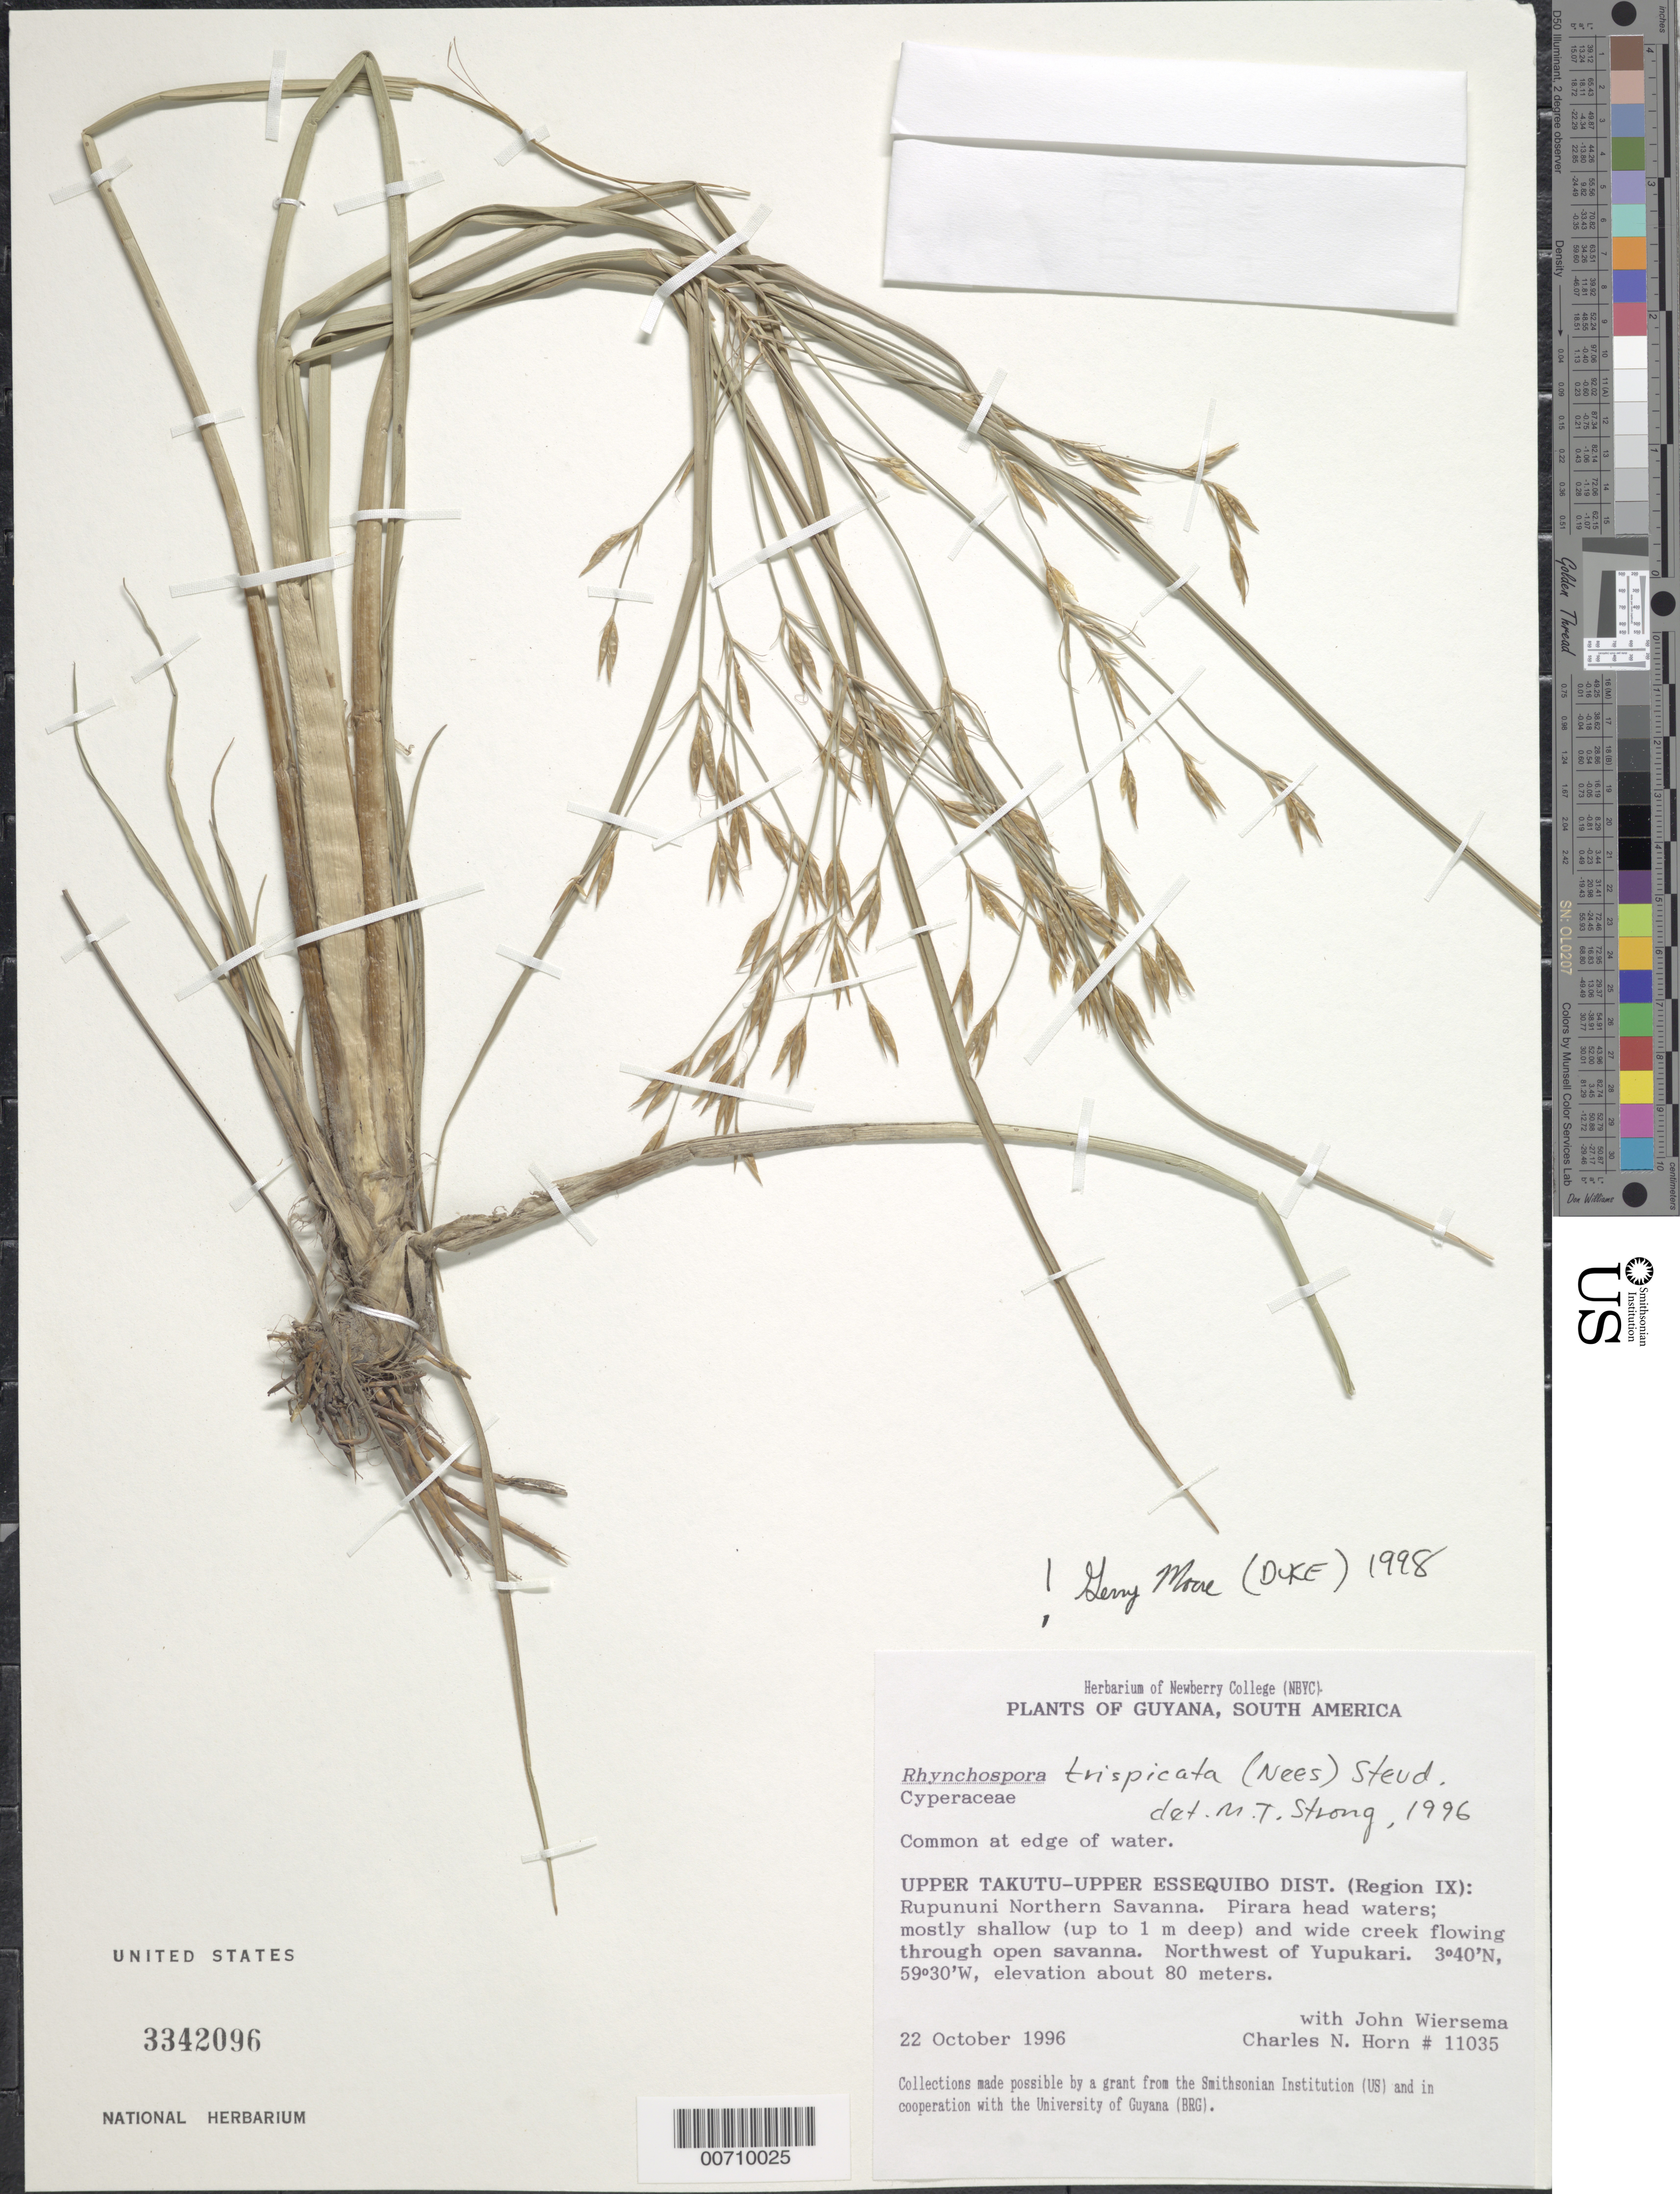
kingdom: Plantae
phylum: Tracheophyta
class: Liliopsida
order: Poales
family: Cyperaceae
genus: Rhynchospora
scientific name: Rhynchospora trispicata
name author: (Nees) Schrad. ex Steud.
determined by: Moore, Gerry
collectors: C. N. Horn & J. H. Wiersema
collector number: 11035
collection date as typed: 22-Oct-96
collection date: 1996-10-22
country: Guyana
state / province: U. Takutu-U. Essequibo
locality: Rupununi Northern Savanna, Pirara headwaters; NW of Yupukari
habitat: Mostly shallow (up to 1 m deep) and wide creek flowing through open savanna, edge of water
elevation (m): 80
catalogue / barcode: US 3342096